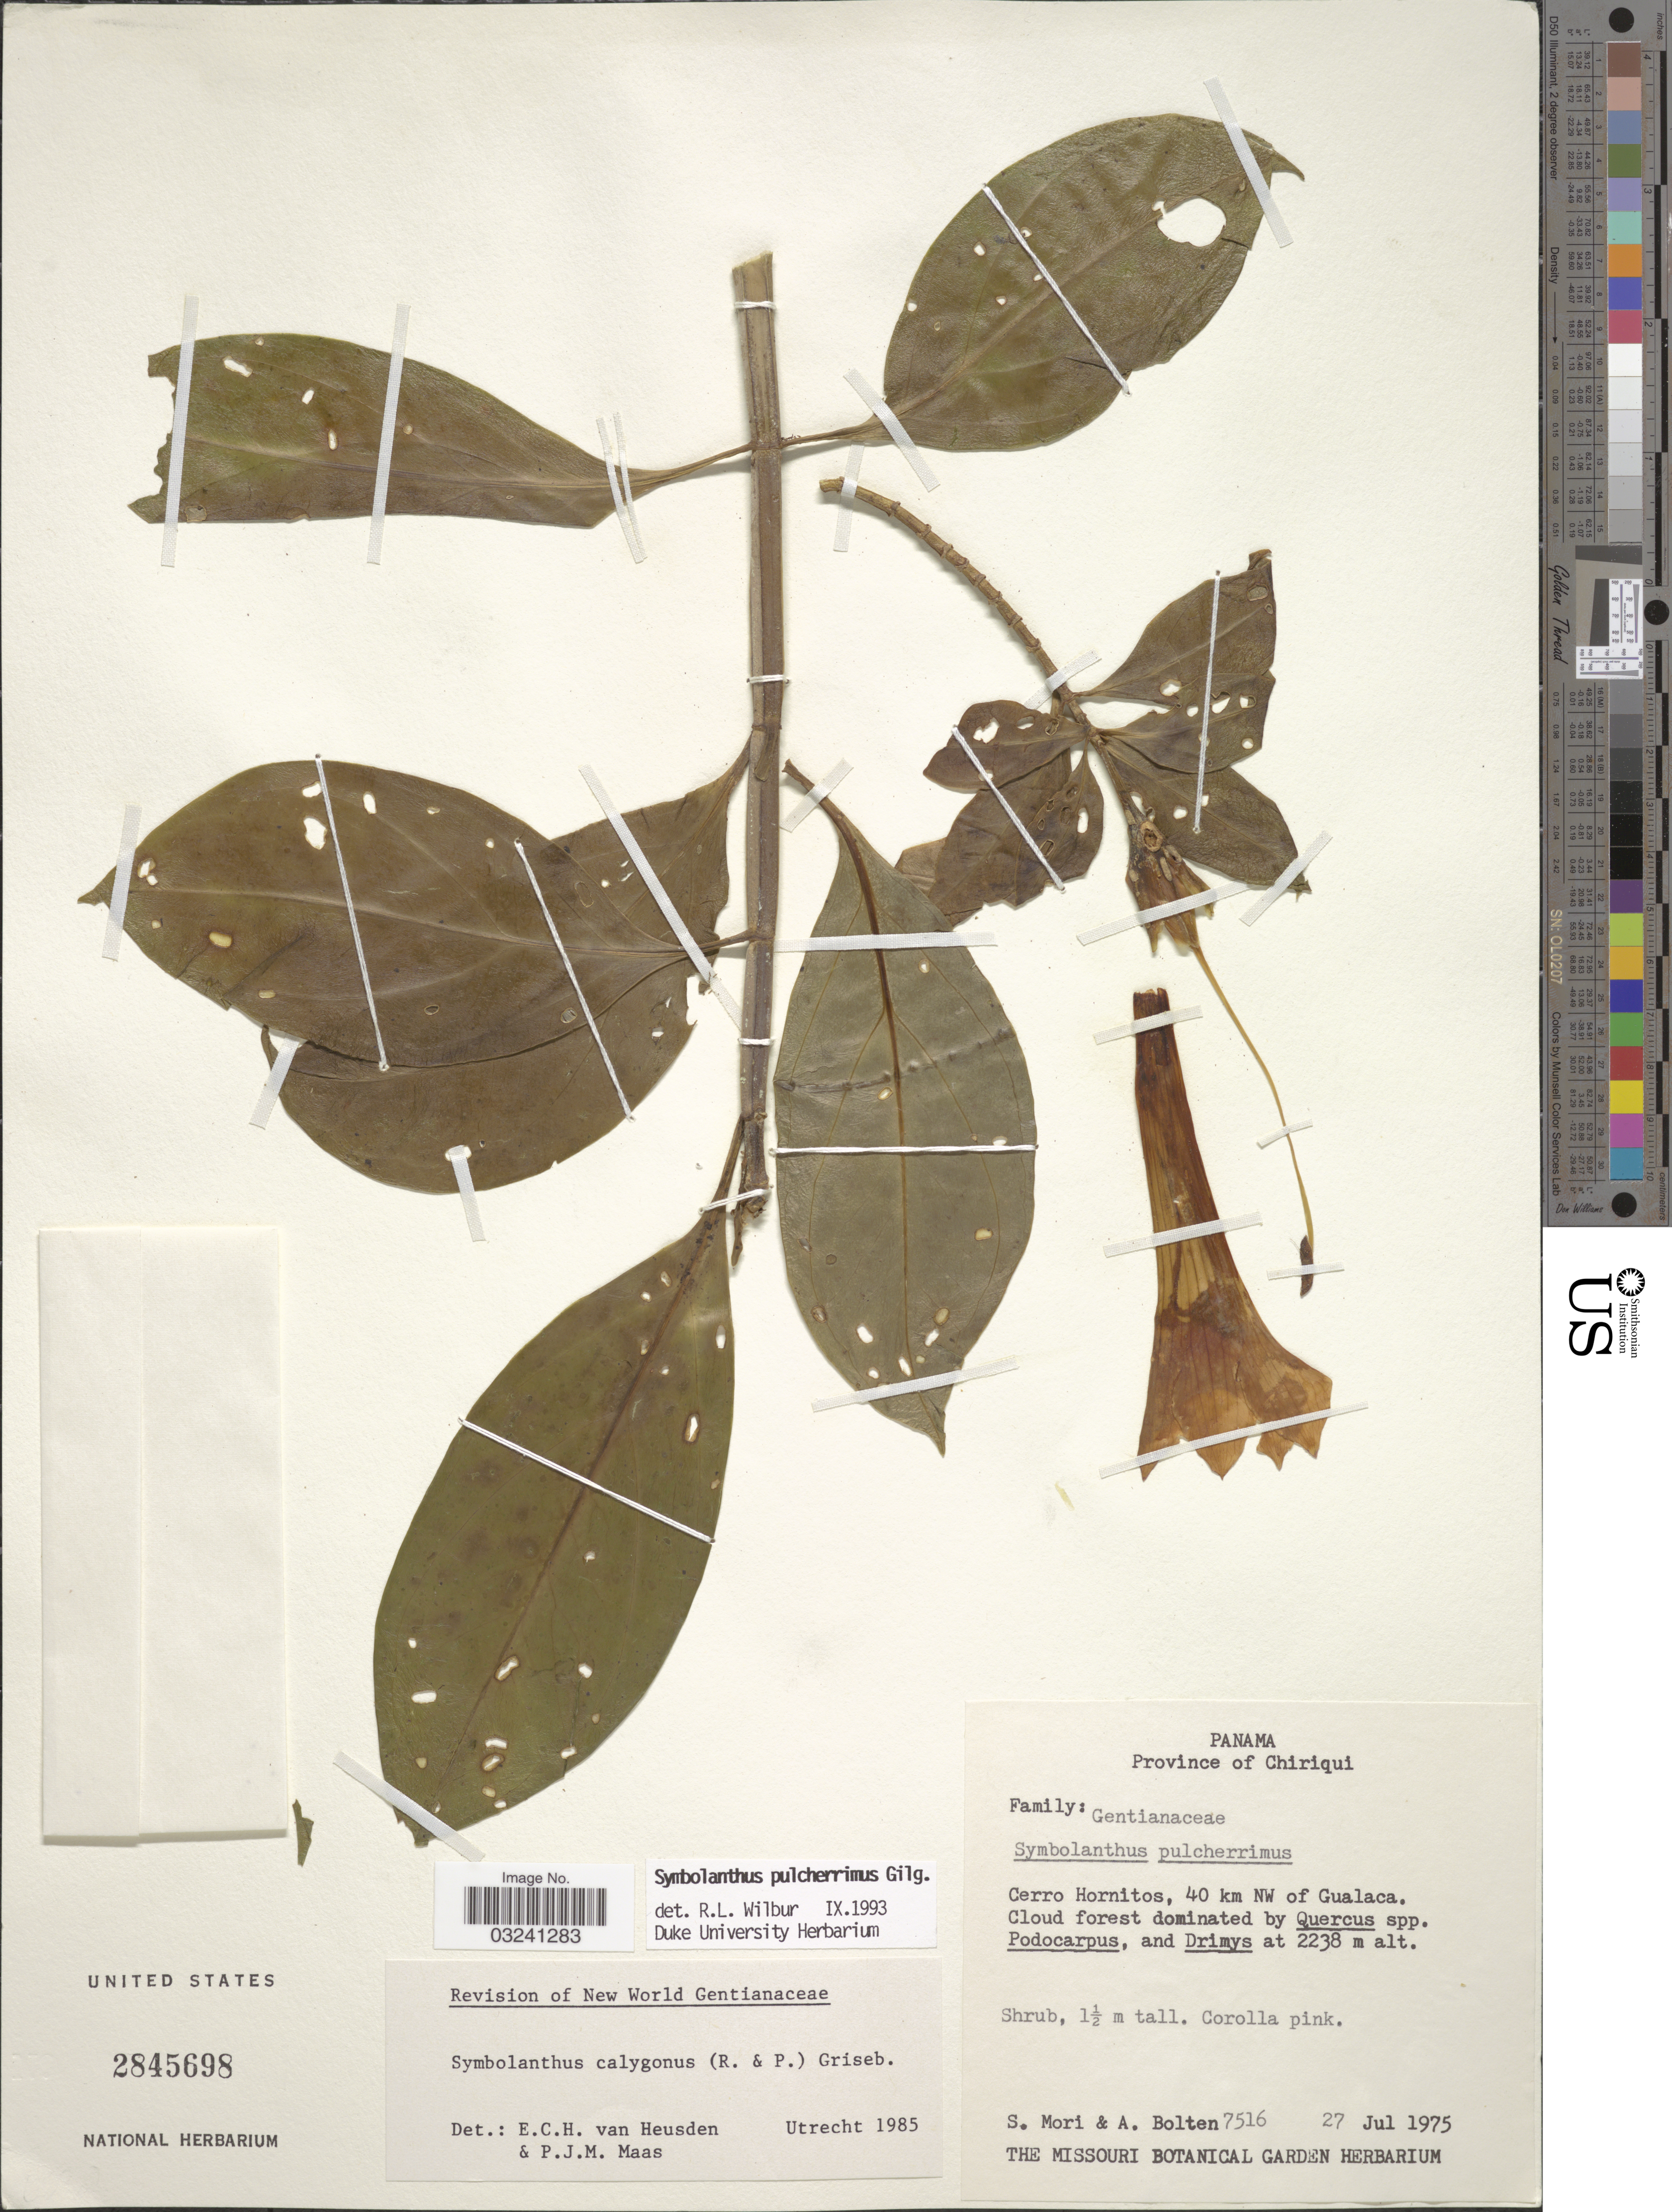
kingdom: Plantae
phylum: Tracheophyta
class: Magnoliopsida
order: Gentianales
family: Gentianaceae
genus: Symbolanthus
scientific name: Symbolanthus pulcherrimus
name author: Gilg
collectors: S. Mori & A. Bolten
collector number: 7516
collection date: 1975-07-27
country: Panama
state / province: Chiriqui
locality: Cerro Hornitos, 40 km NW of Gualaca.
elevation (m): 2238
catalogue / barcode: US 2845698